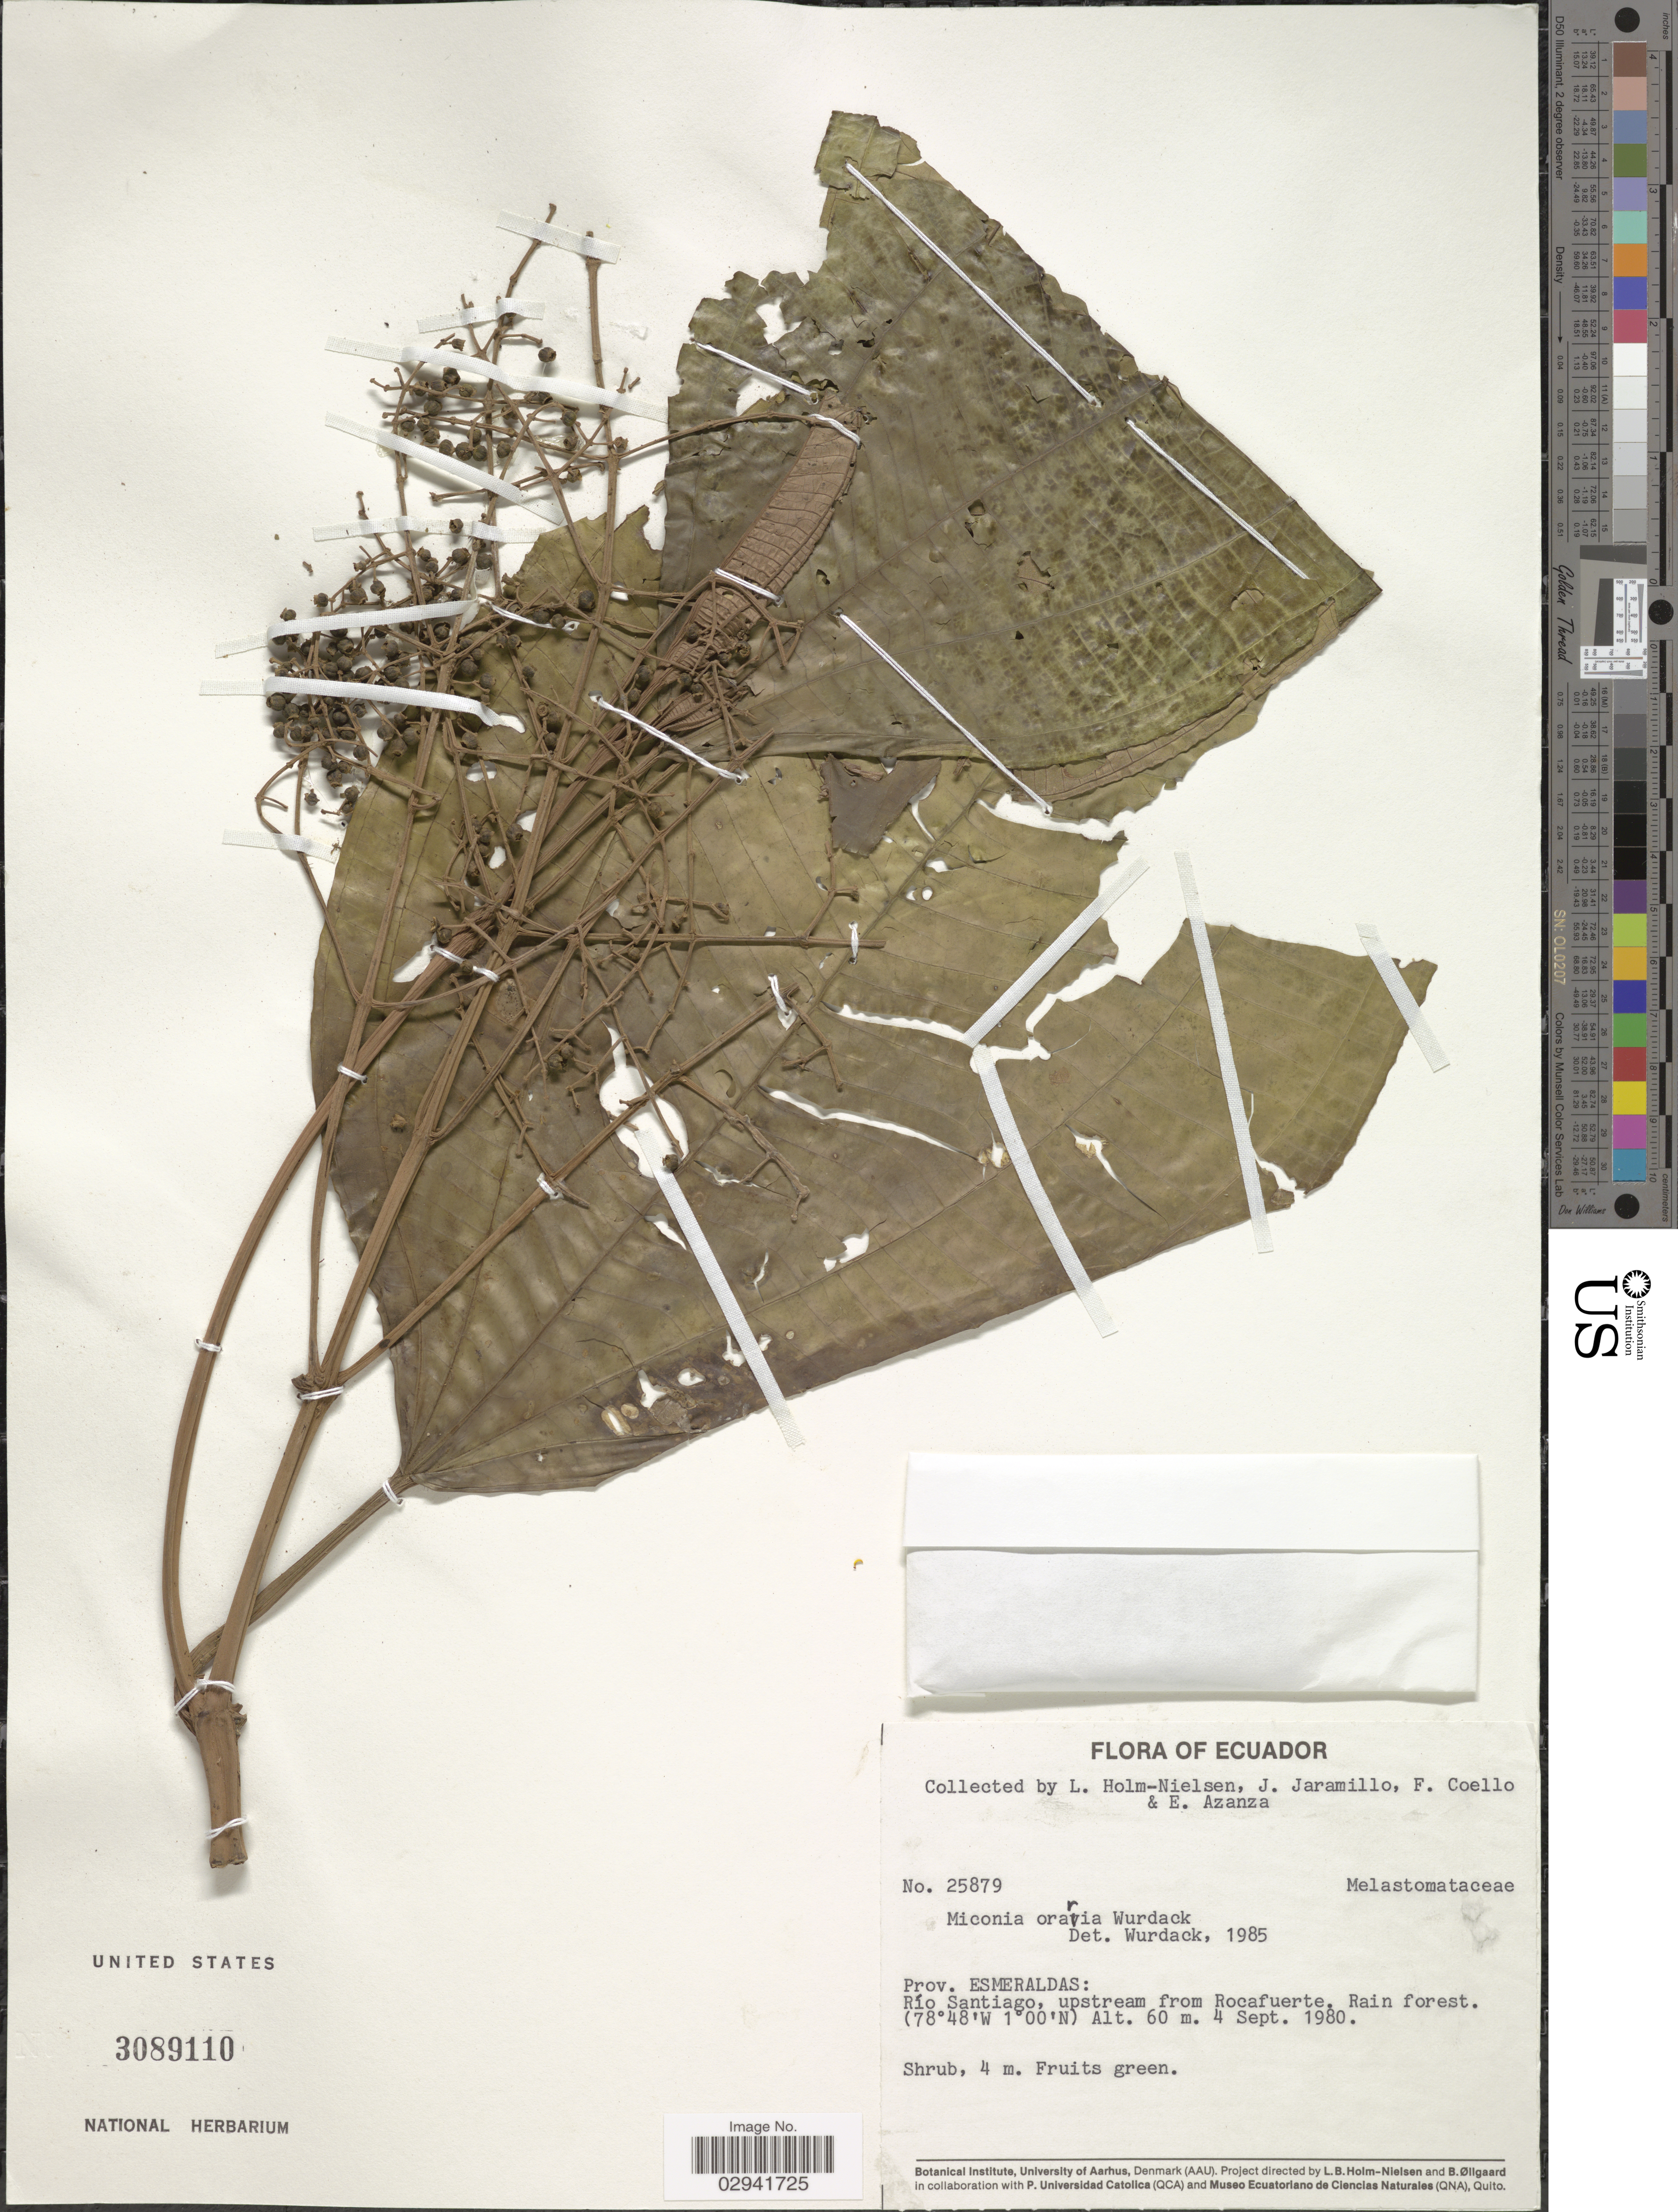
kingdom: Plantae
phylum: Tracheophyta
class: Magnoliopsida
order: Myrtales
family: Melastomataceae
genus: Miconia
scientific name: Miconia oraria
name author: Wurdack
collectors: L. Holm-Nielsen, J. Jaramillo, F. Coello & E. Azanza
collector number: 25879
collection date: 1980-09-04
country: Ecuador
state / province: Esmeraldas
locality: Prov. Esmeraldas: Río Santiago, upstream from Rocafuerte. Rain forest.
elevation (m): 60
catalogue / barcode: US 3089110